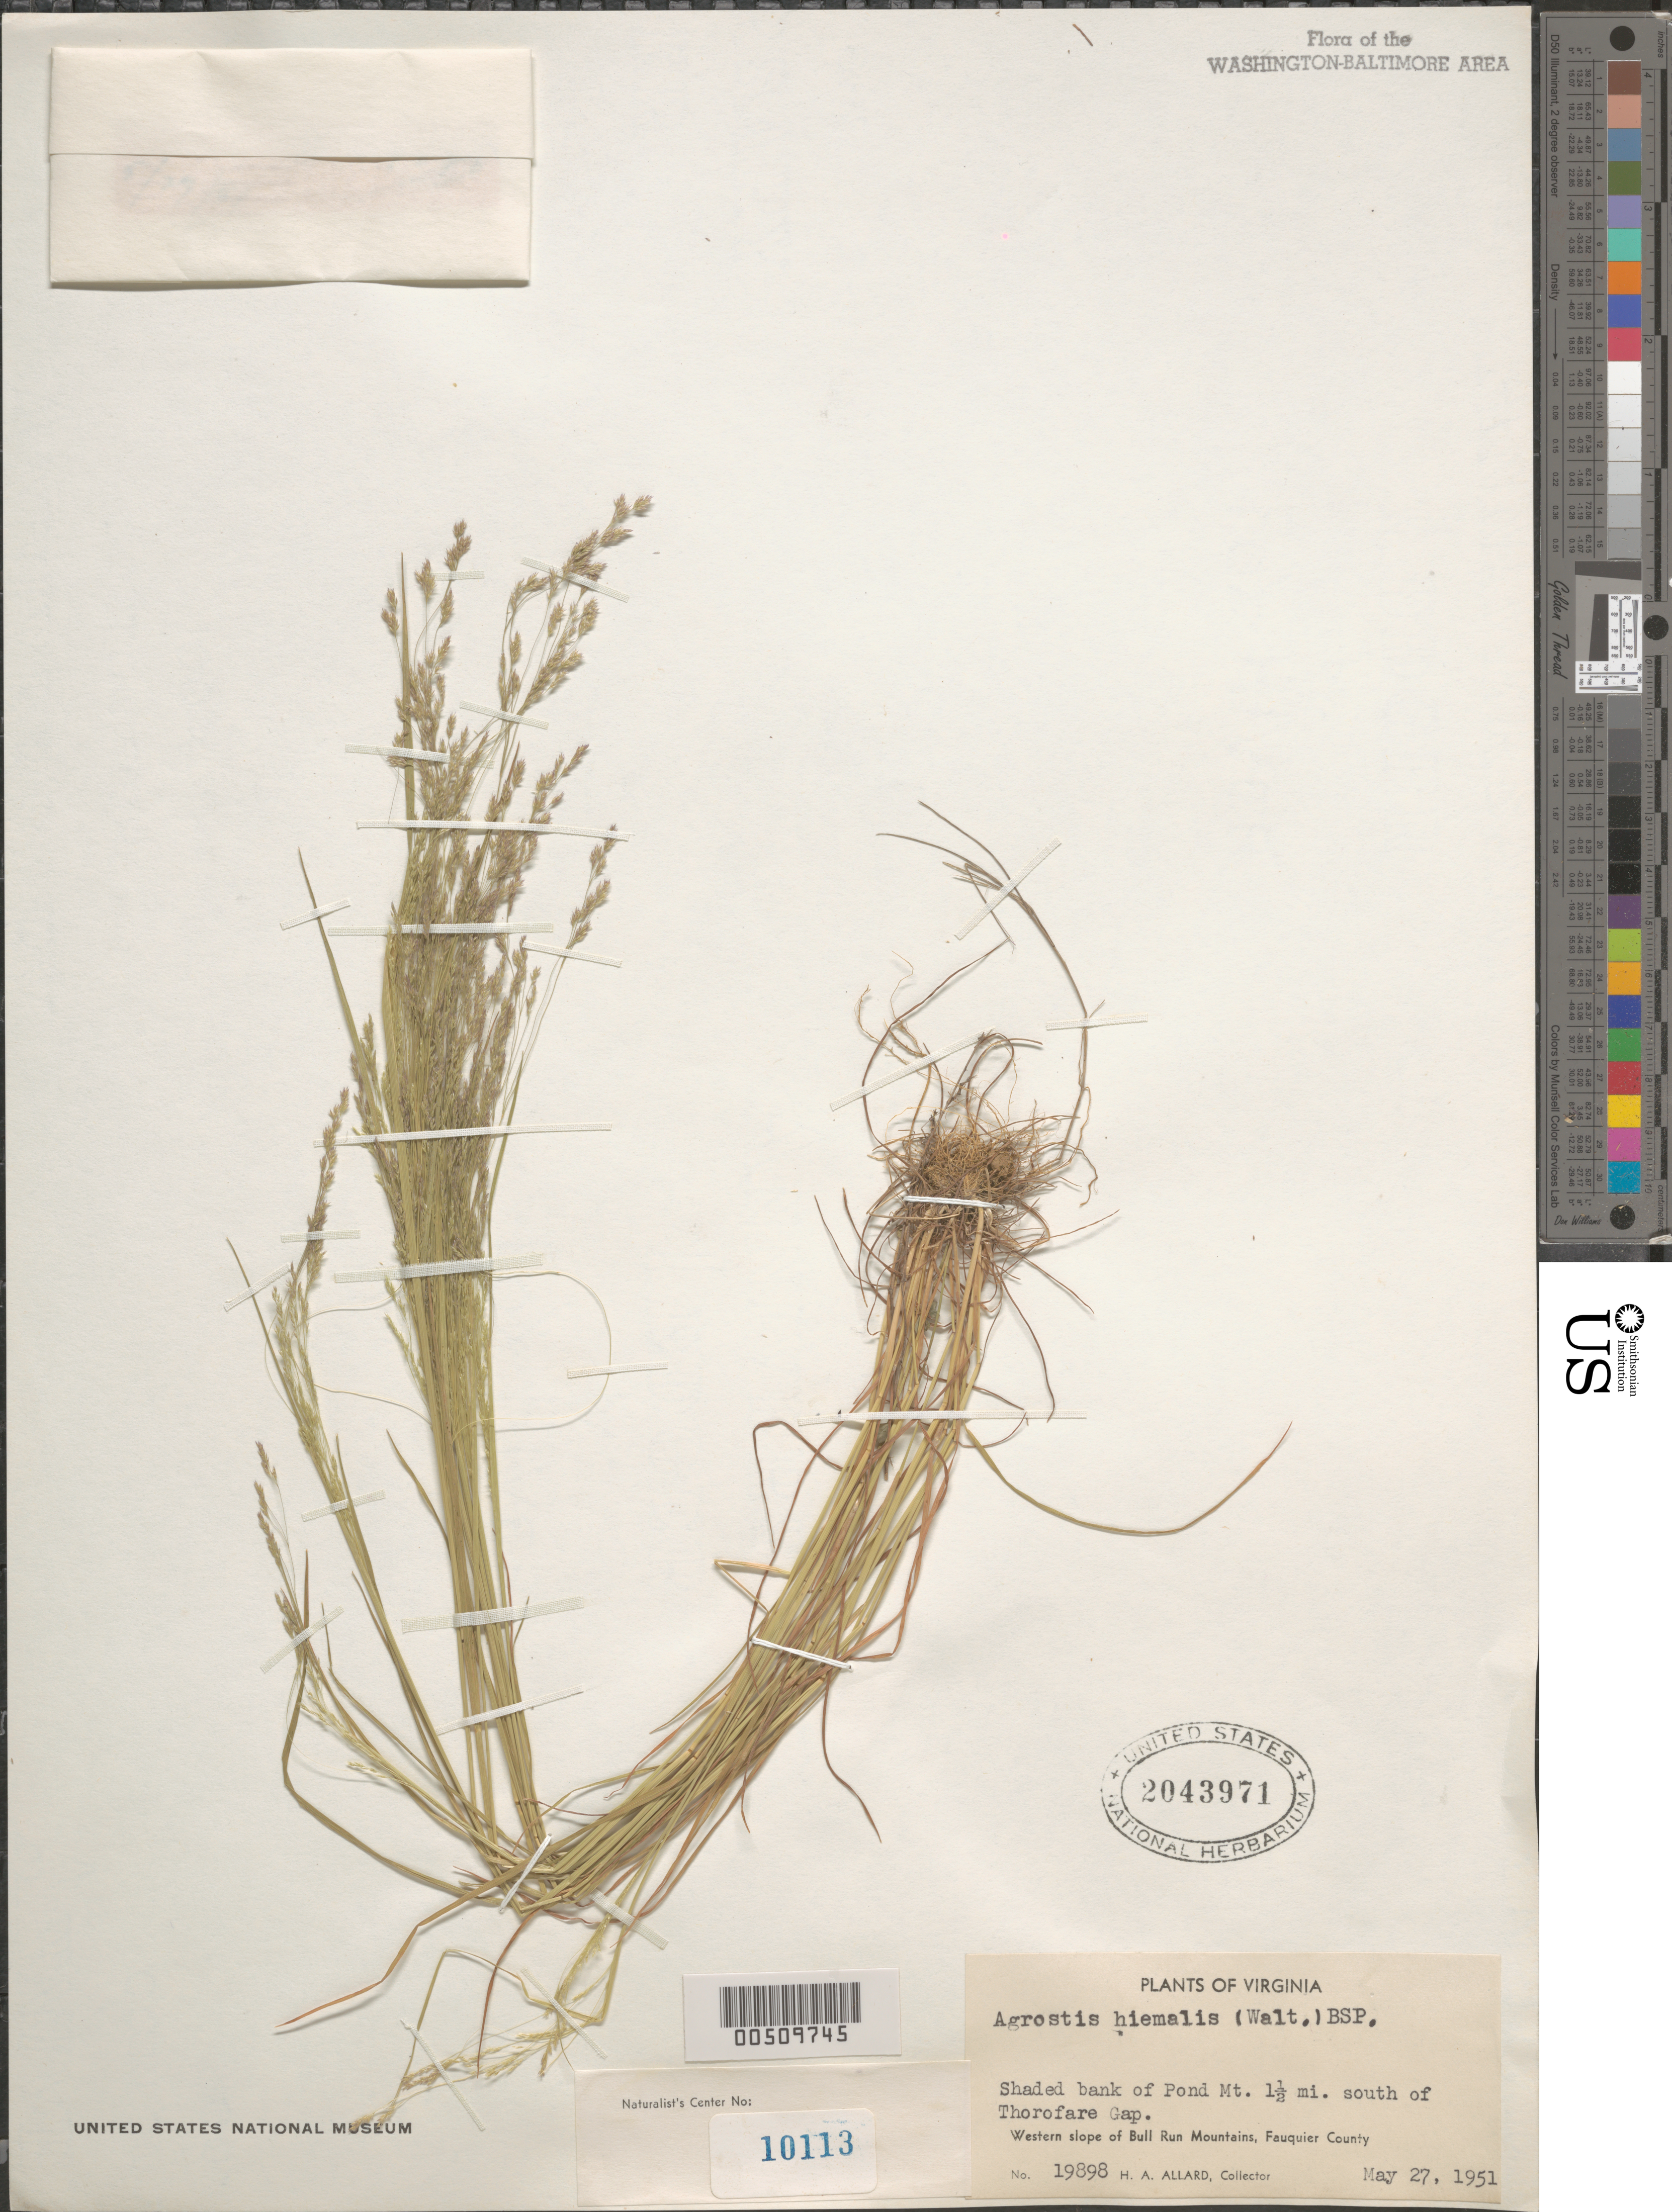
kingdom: Plantae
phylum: Tracheophyta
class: Liliopsida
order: Poales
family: Poaceae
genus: Agrostis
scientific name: Agrostis hiemalis (Walter) Britton et al., orth. var.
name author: (Walter) Britton et al.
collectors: H. A. Allard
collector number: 19898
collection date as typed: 27 May 1951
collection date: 1951-05-27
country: United States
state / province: Virginia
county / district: Fauquier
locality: Bull Run Mts., Pond Mt., 1.5 mi. S of Thorofare Gap Bull Run Mts.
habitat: Shaded bank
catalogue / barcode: US 2043971